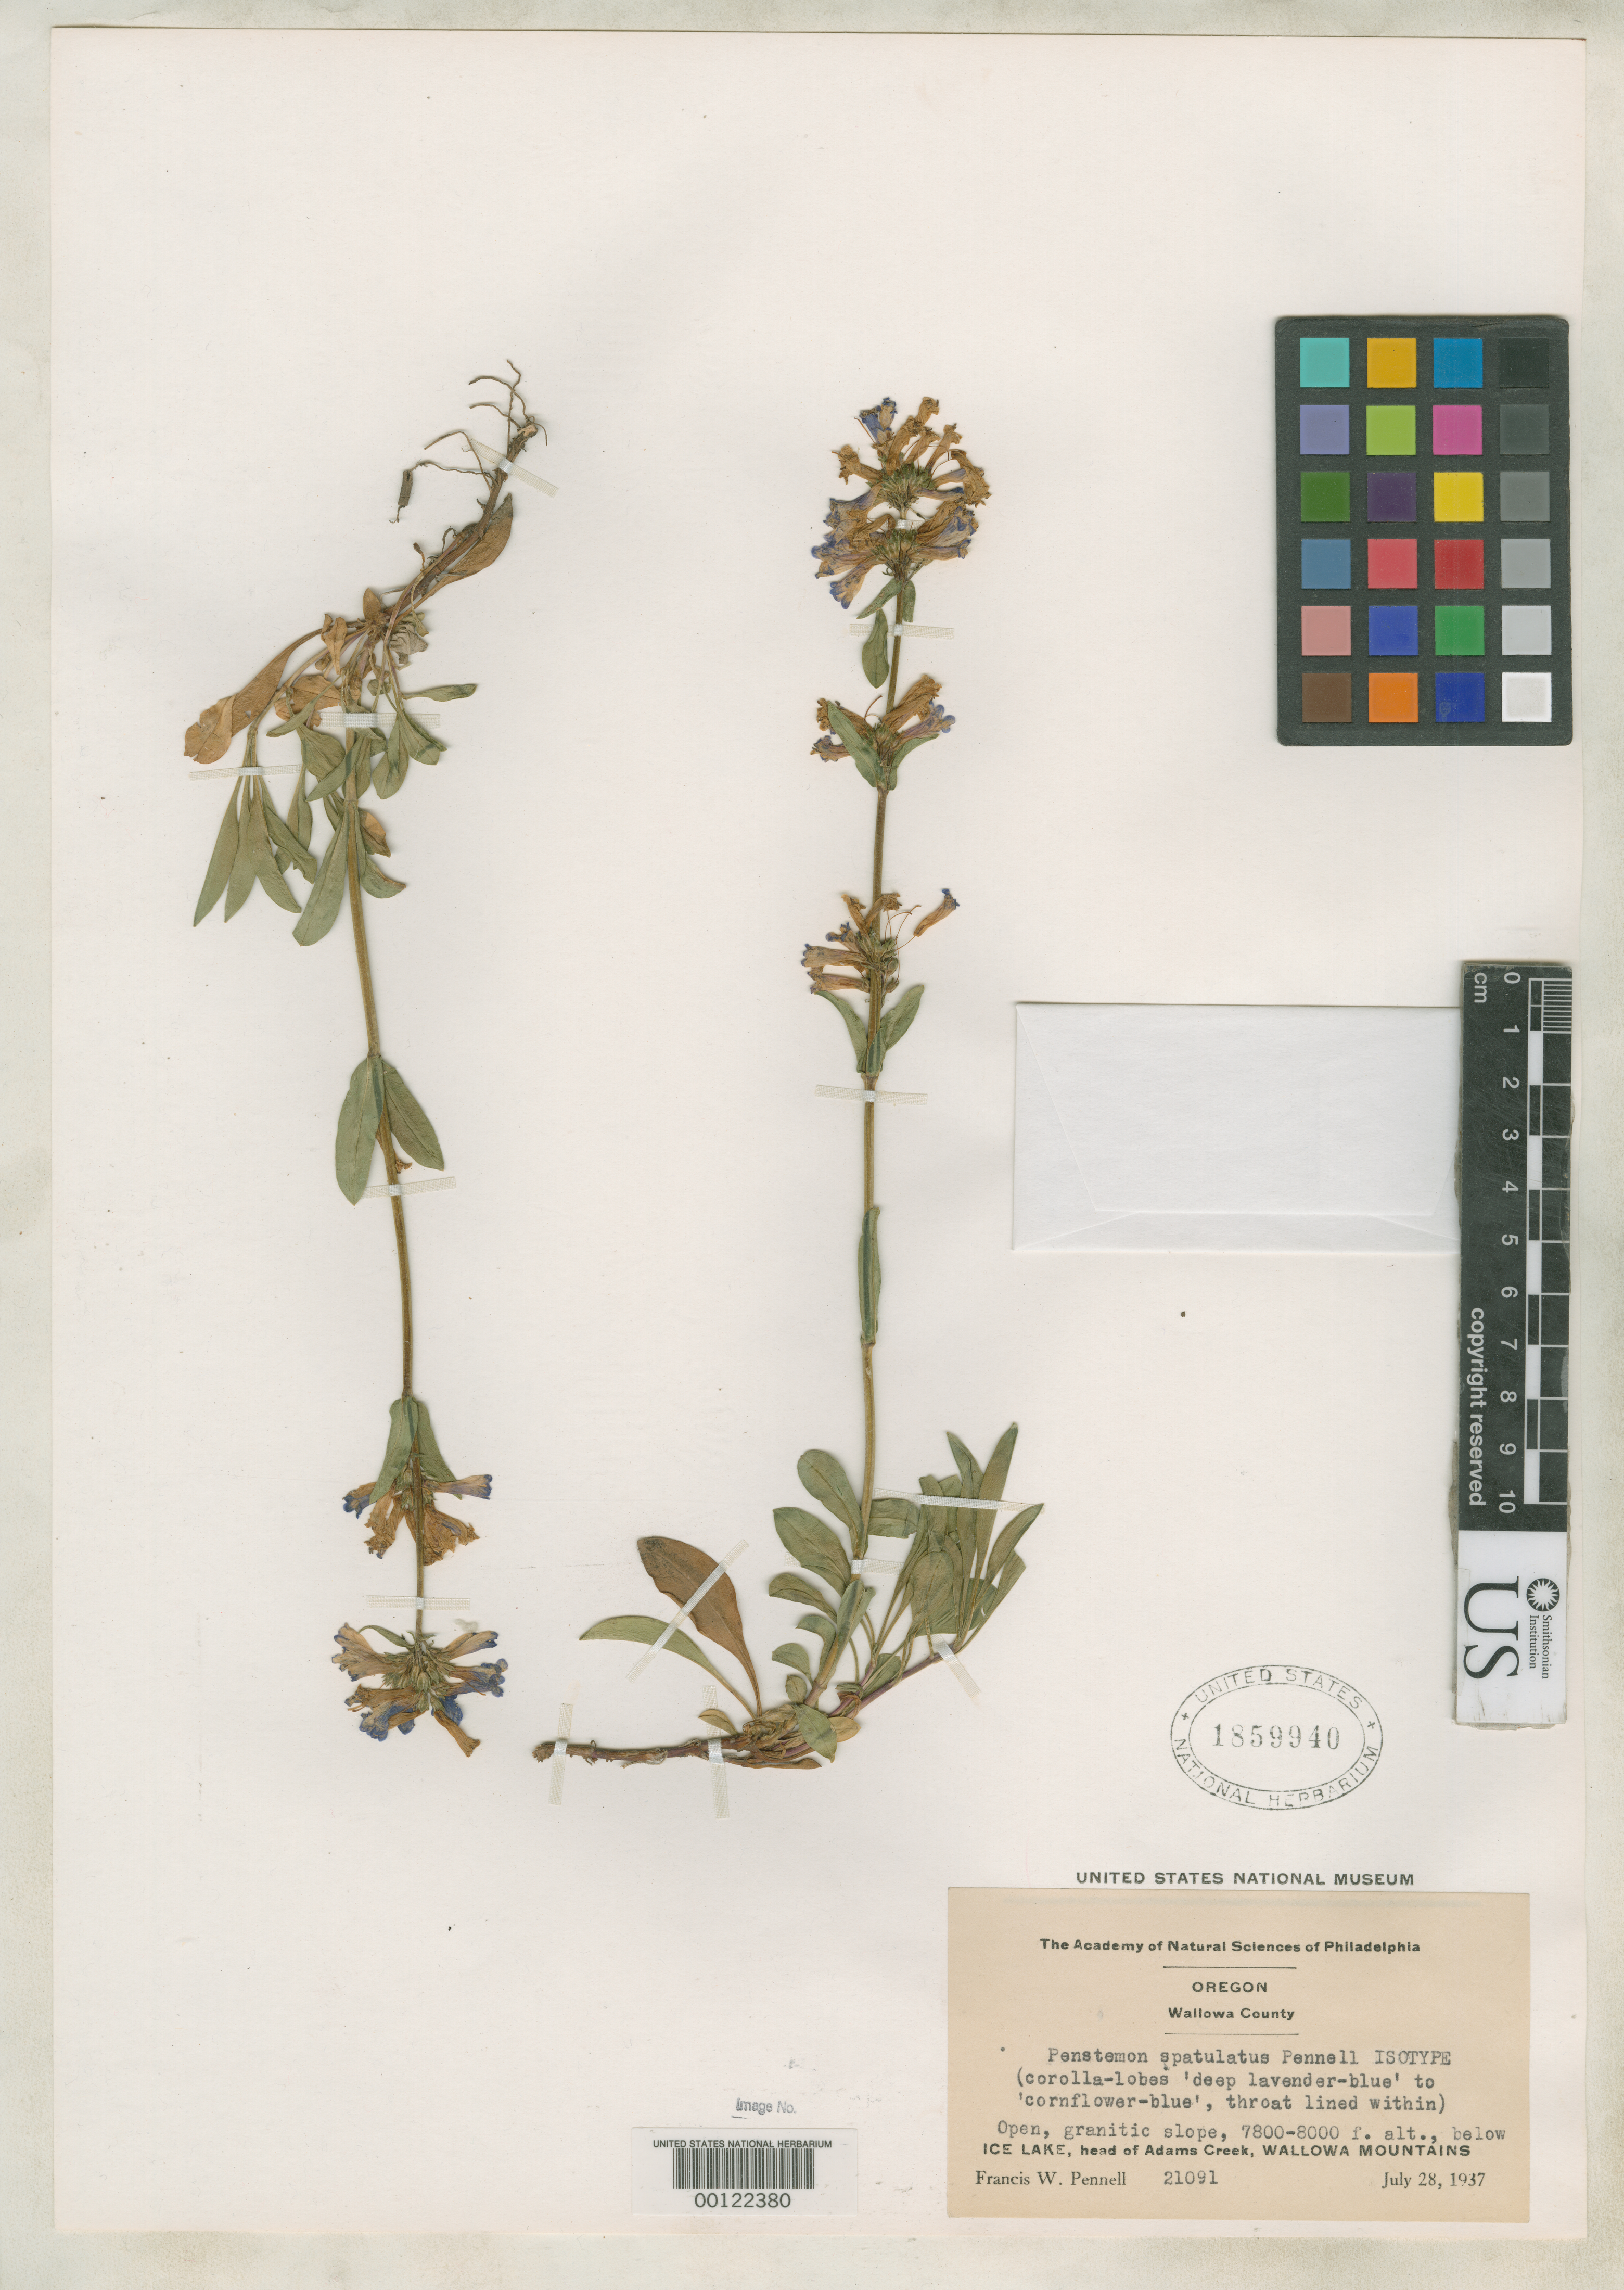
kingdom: Plantae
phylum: Tracheophyta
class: Magnoliopsida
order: Lamiales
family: Plantaginaceae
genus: Penstemon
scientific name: Penstemon spatulatus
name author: Pennell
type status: Isotype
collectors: F. W. Pennell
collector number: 21091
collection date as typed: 28 Jul 1937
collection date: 1937-07-28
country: United States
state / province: Oregon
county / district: Wallowa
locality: Ice Lake.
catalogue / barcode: US 1859940